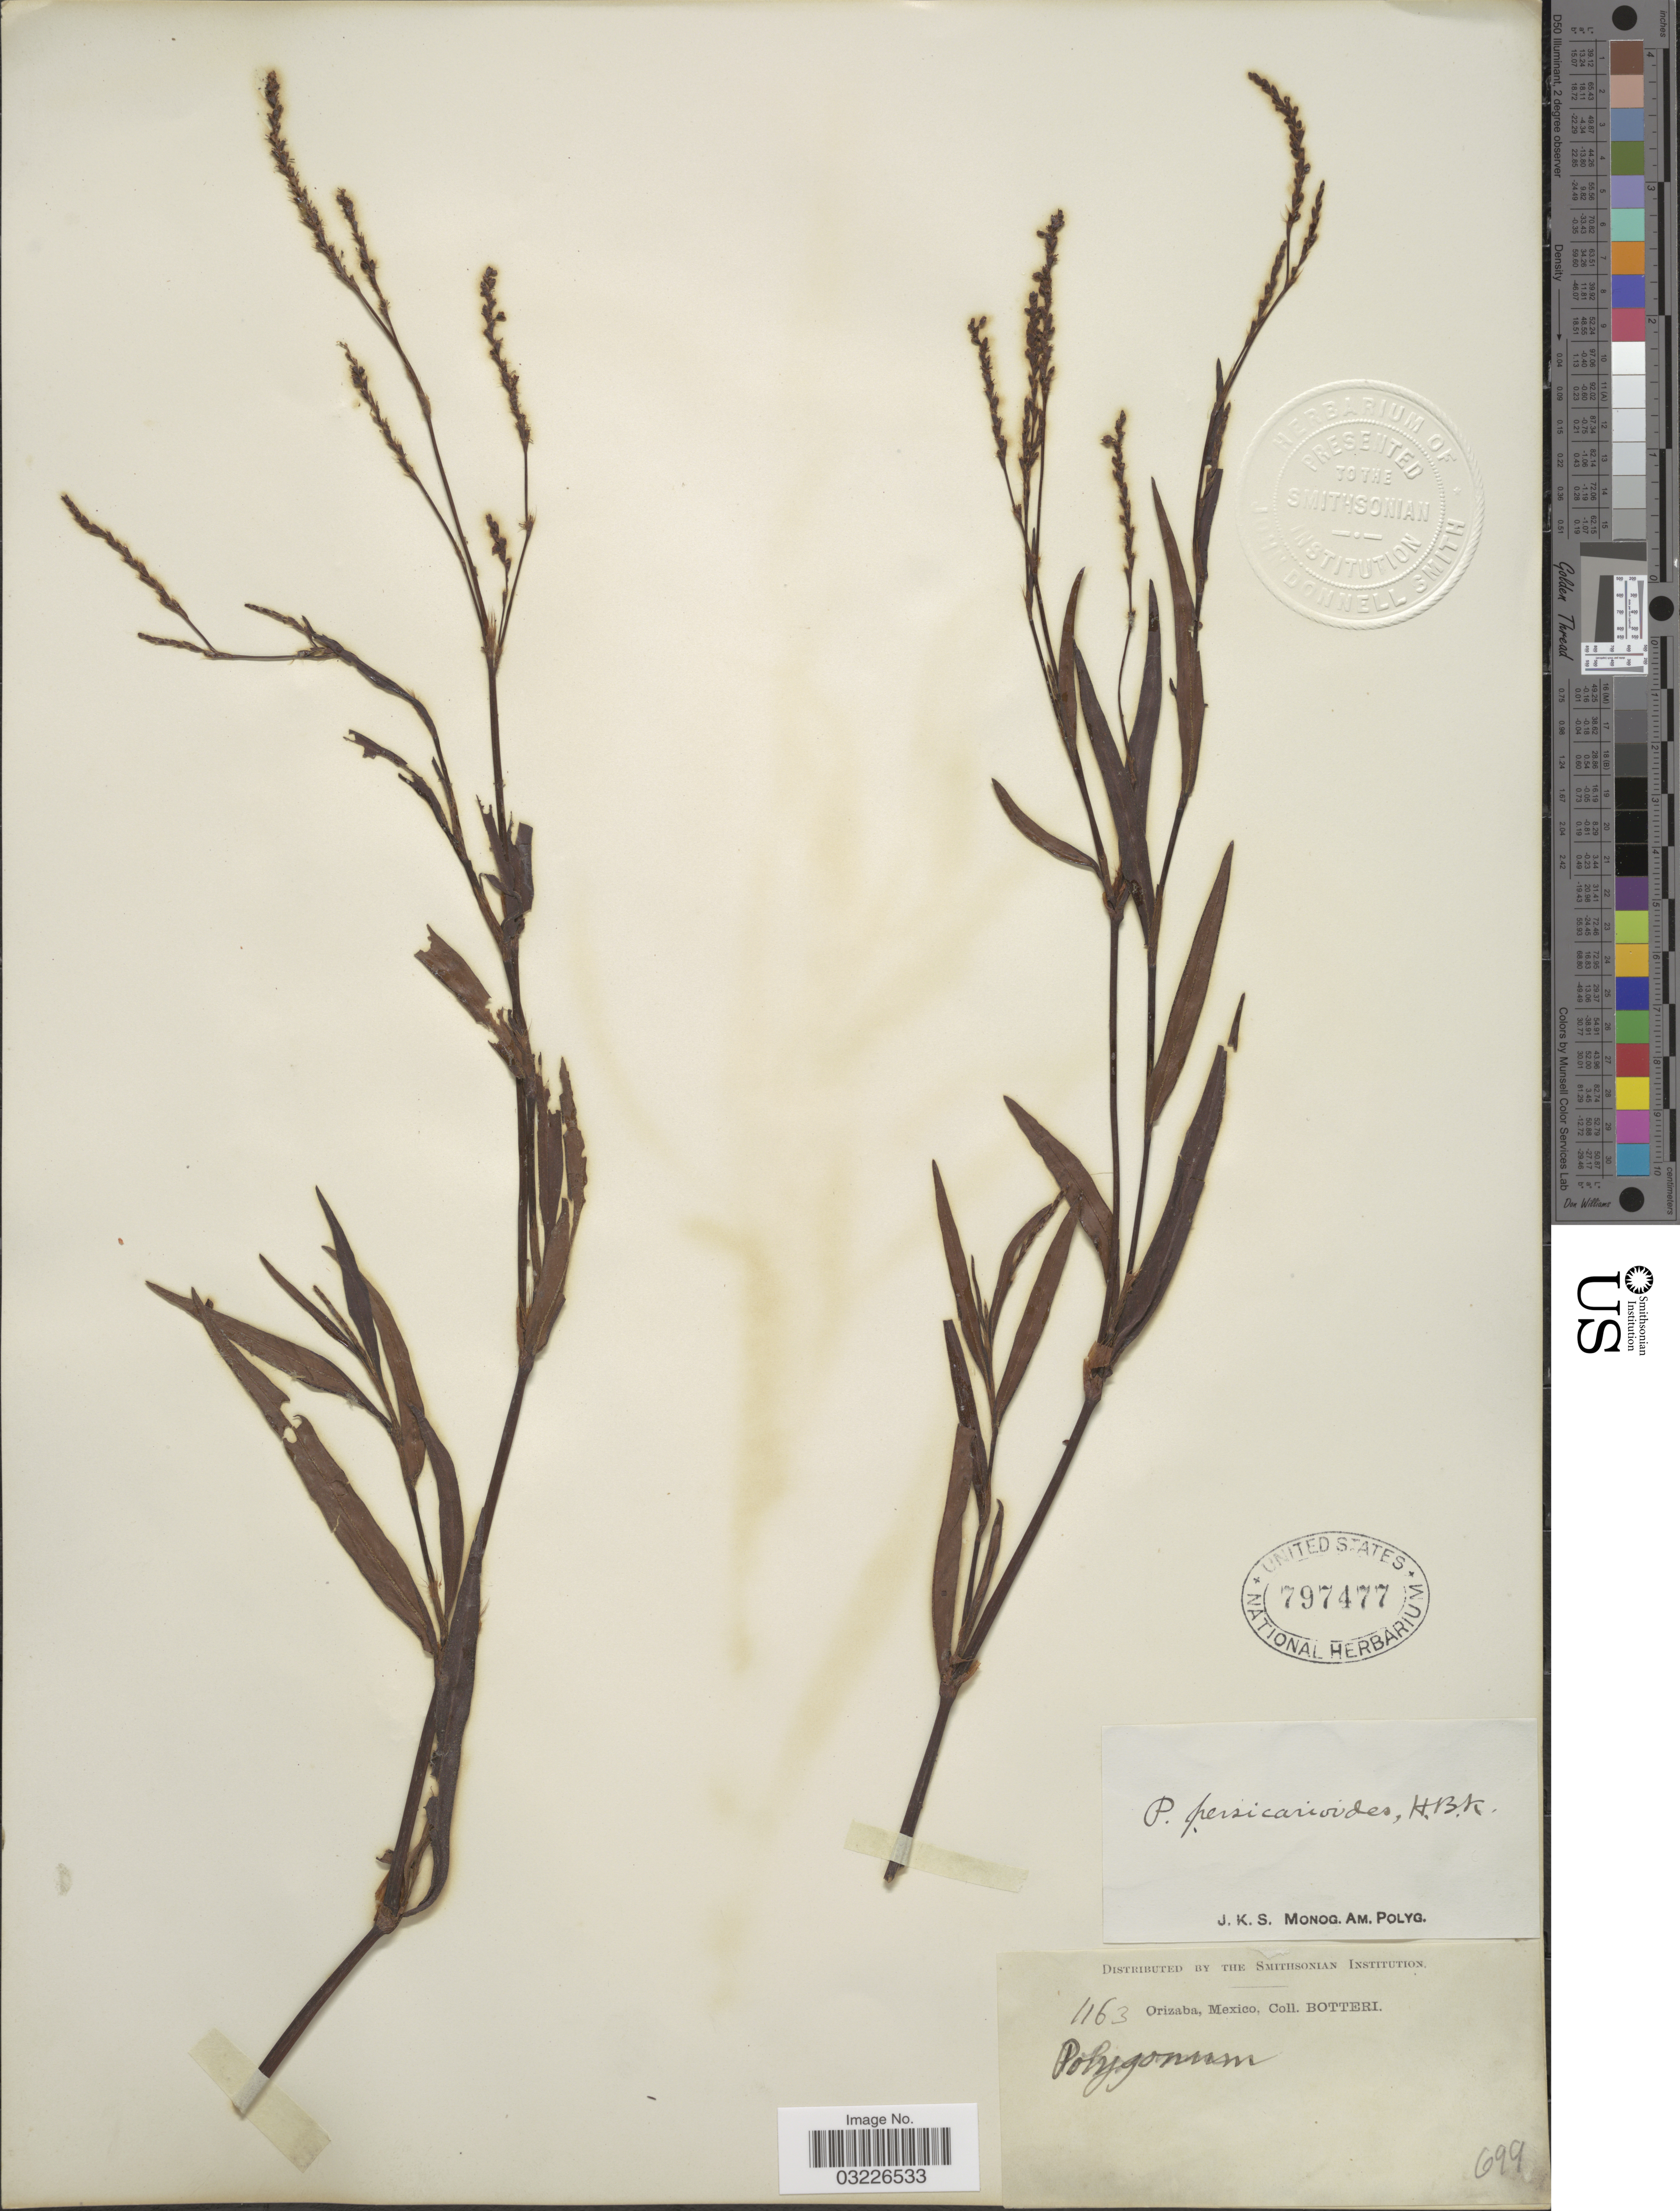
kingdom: Plantae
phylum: Tracheophyta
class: Magnoliopsida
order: Caryophyllales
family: Polygonaceae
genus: Polygonum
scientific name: Polygonum persicarioides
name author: Kunth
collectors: -. Botteri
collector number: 1163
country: Mexico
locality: Orizaba.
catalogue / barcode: US 797477